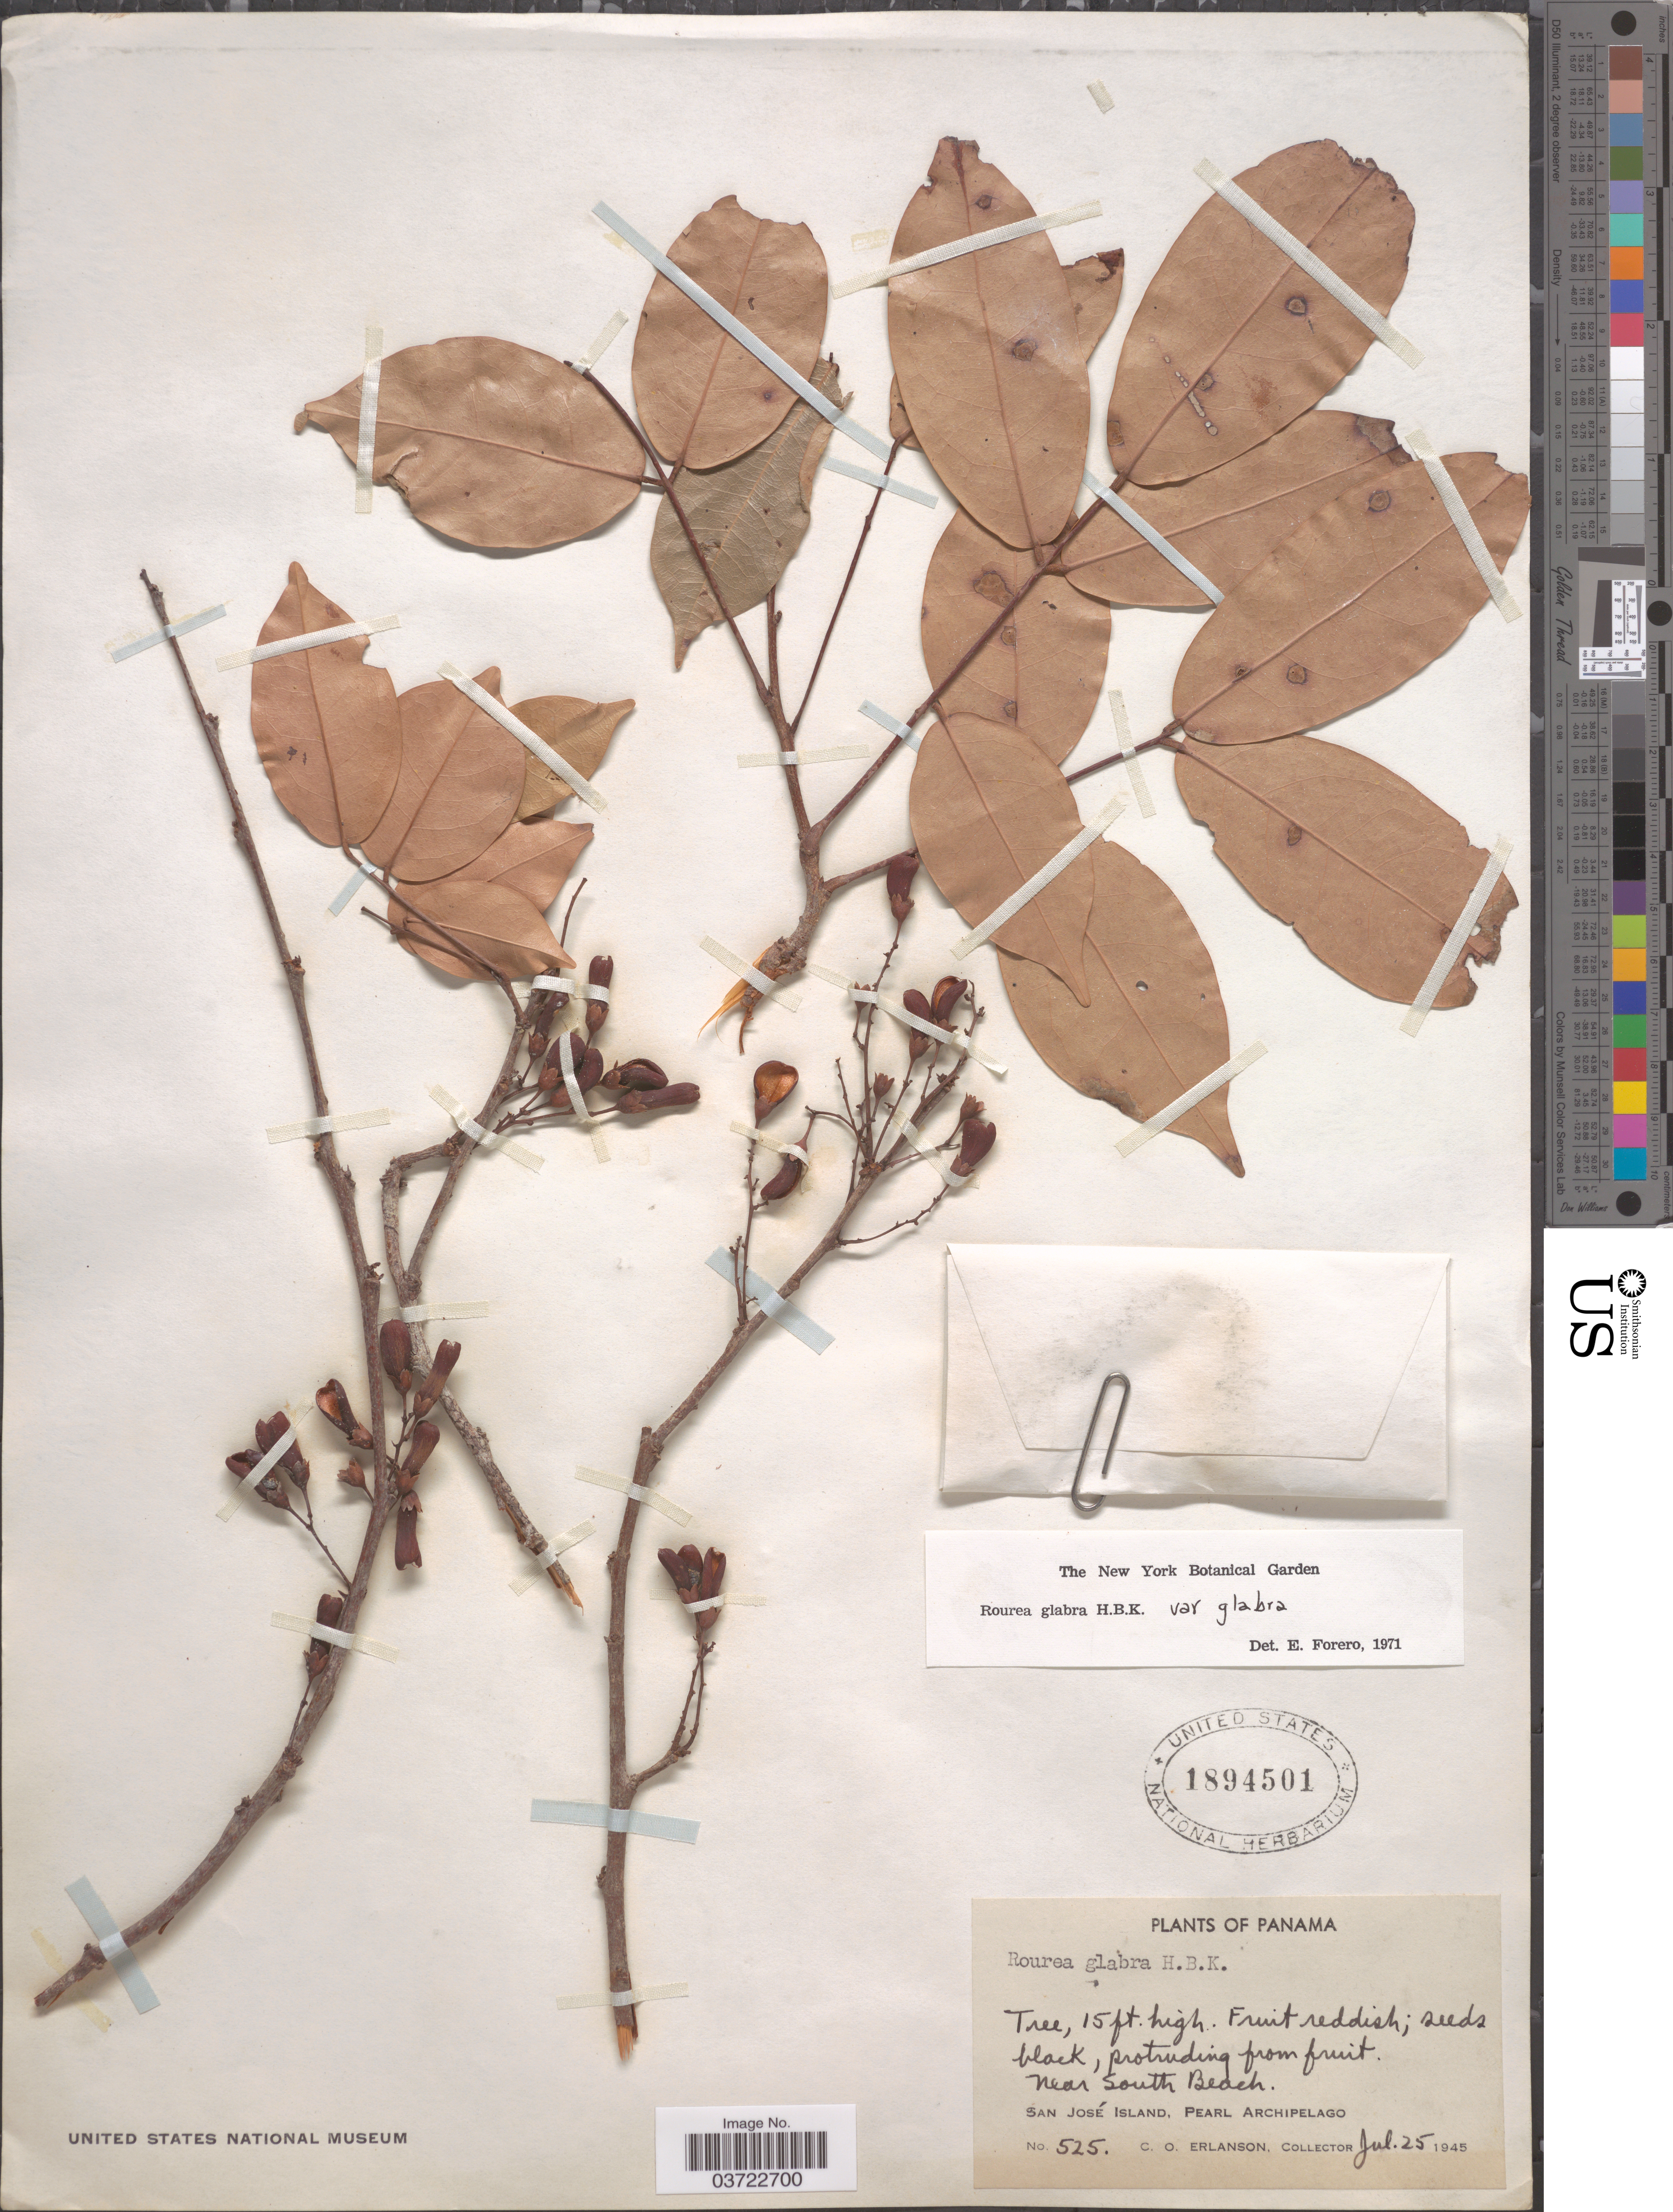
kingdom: Plantae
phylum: Tracheophyta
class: Magnoliopsida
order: Oxalidales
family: Connaraceae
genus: Rourea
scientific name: Rourea glabra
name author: Kunth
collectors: C. O. Erlanson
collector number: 525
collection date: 1945-07-25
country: Panama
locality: Near South Beach. San José Island, Pearl Archipelago.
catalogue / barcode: US 1894501